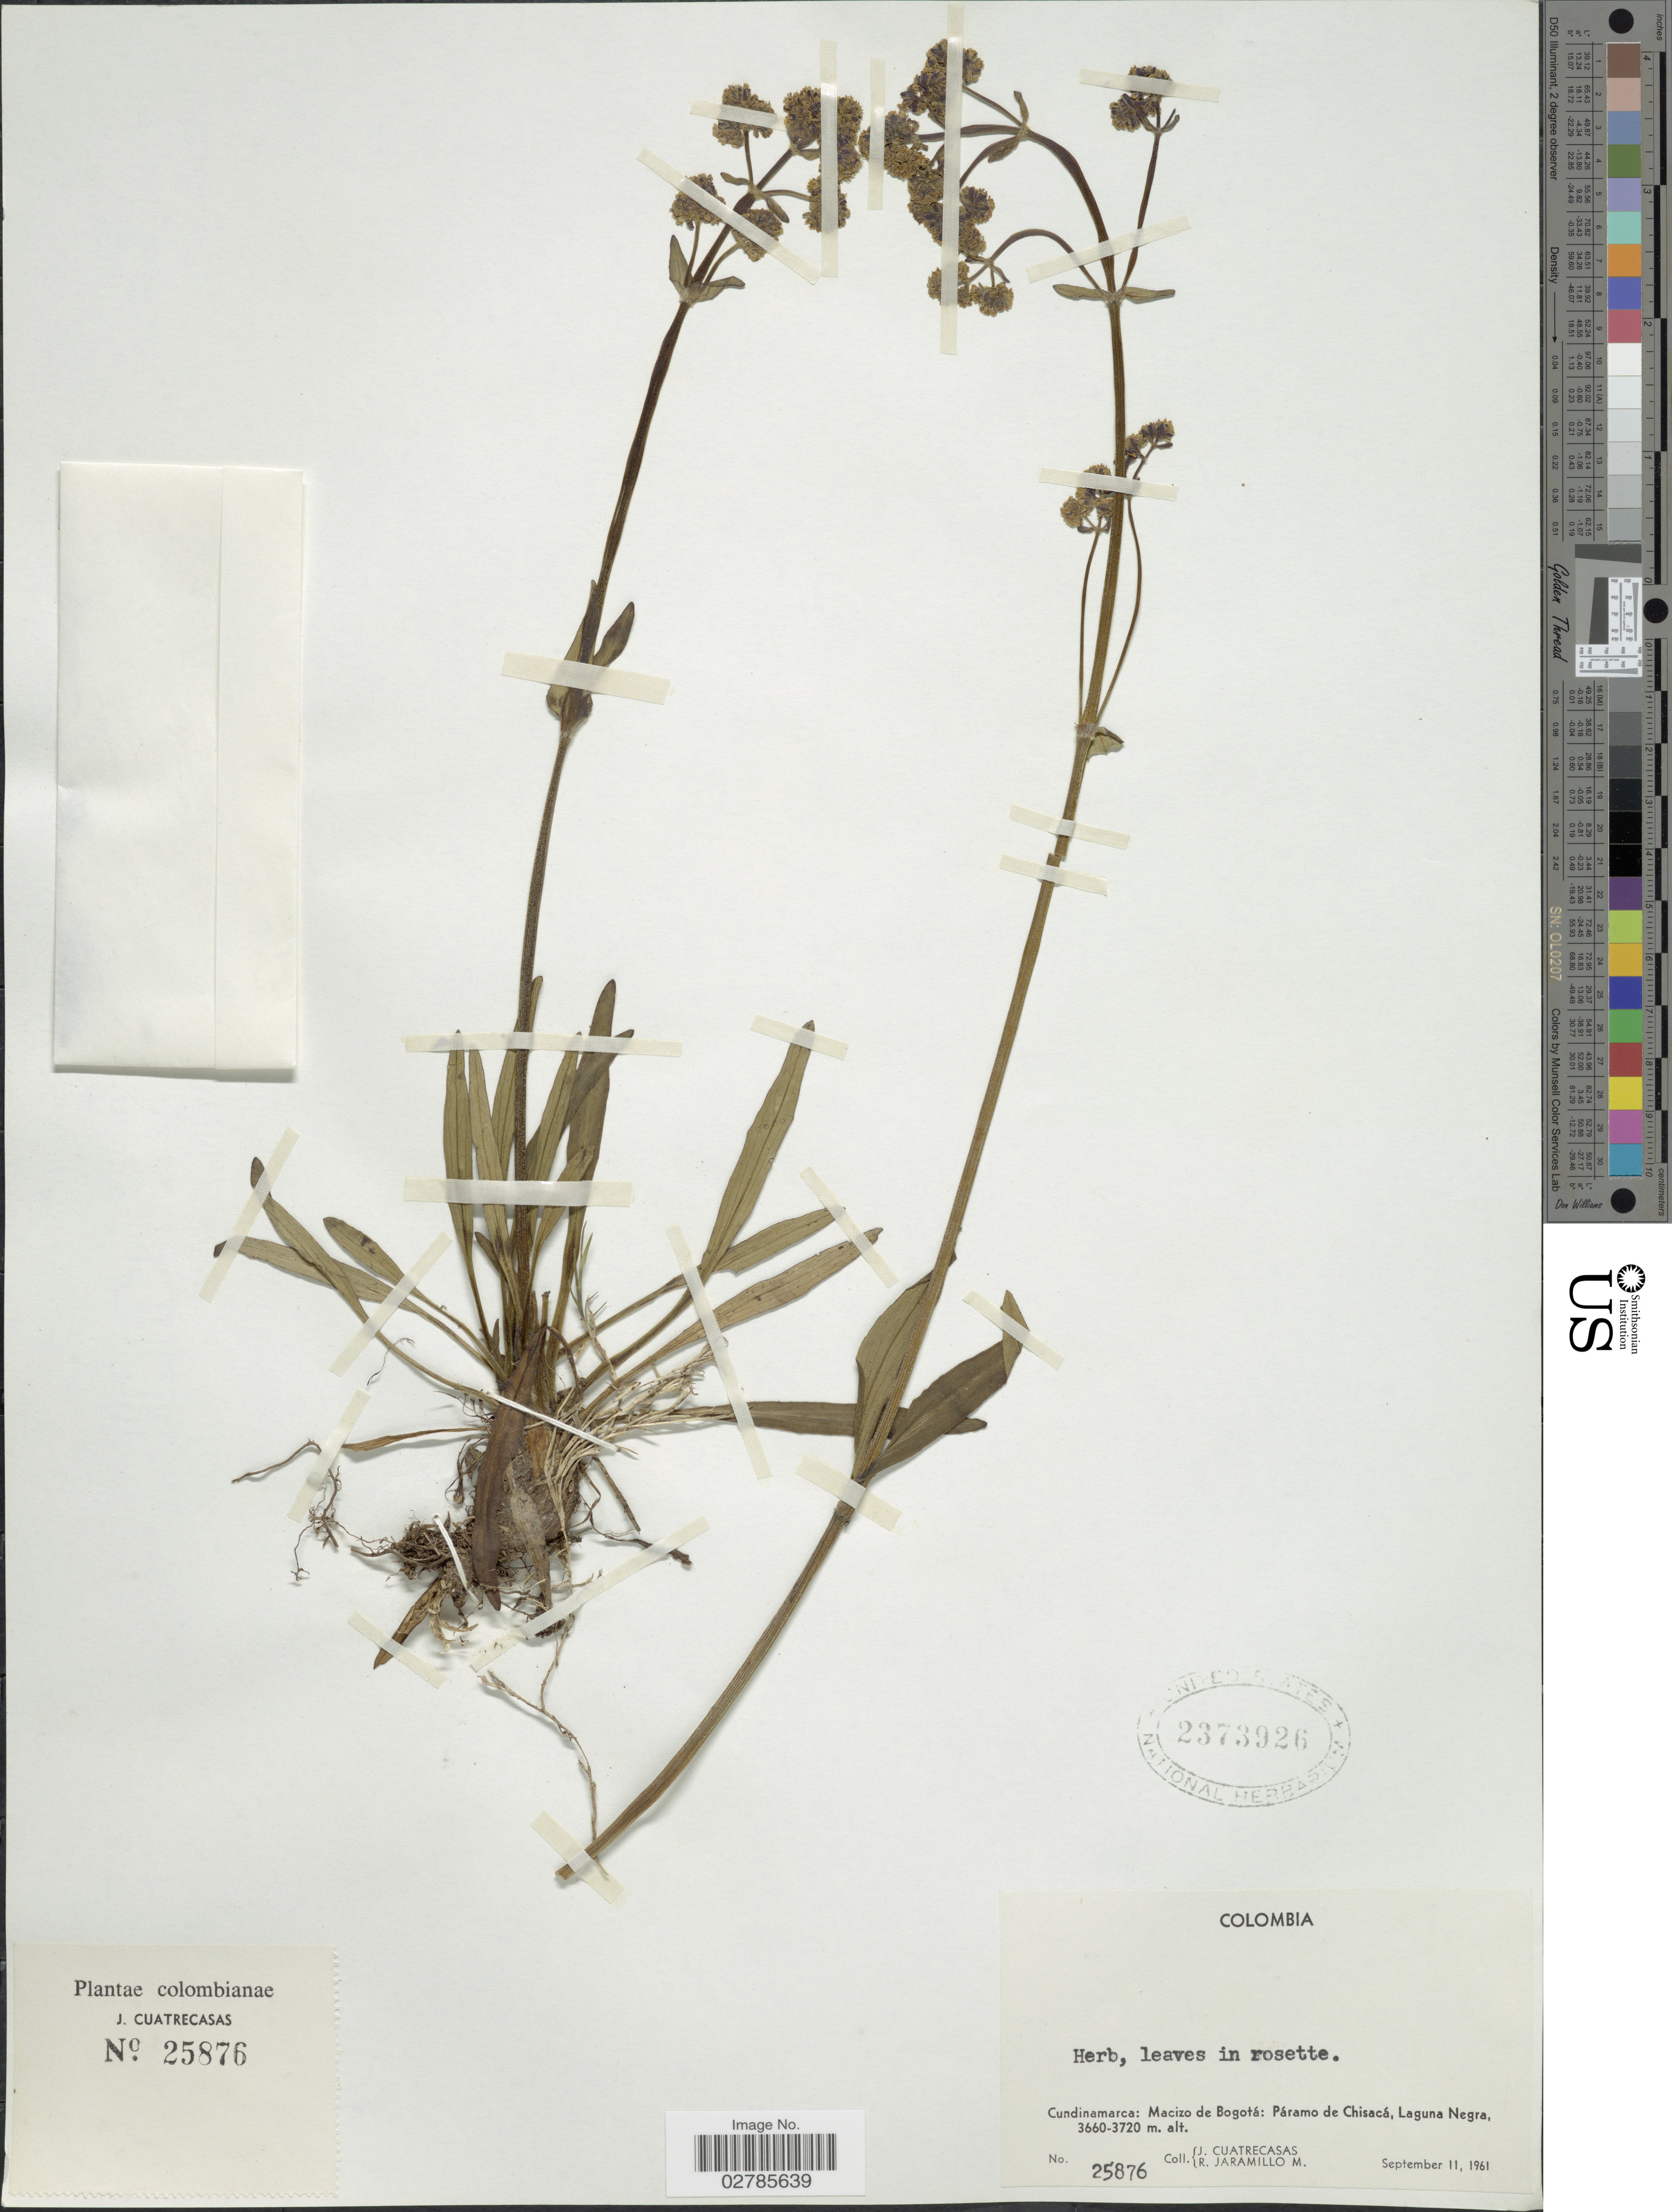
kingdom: Plantae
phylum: Tracheophyta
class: Magnoliopsida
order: Dipsacales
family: Caprifoliaceae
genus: Valeriana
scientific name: Valeriana sp.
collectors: J. Cuatrecasas & R. Jaramillo M.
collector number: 25876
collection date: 1961-09-11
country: Colombia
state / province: Cundinamarca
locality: Macizo de Bogotá: Páramo de Chisacá, Laguna Negra.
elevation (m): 3660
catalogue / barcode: US 2373926